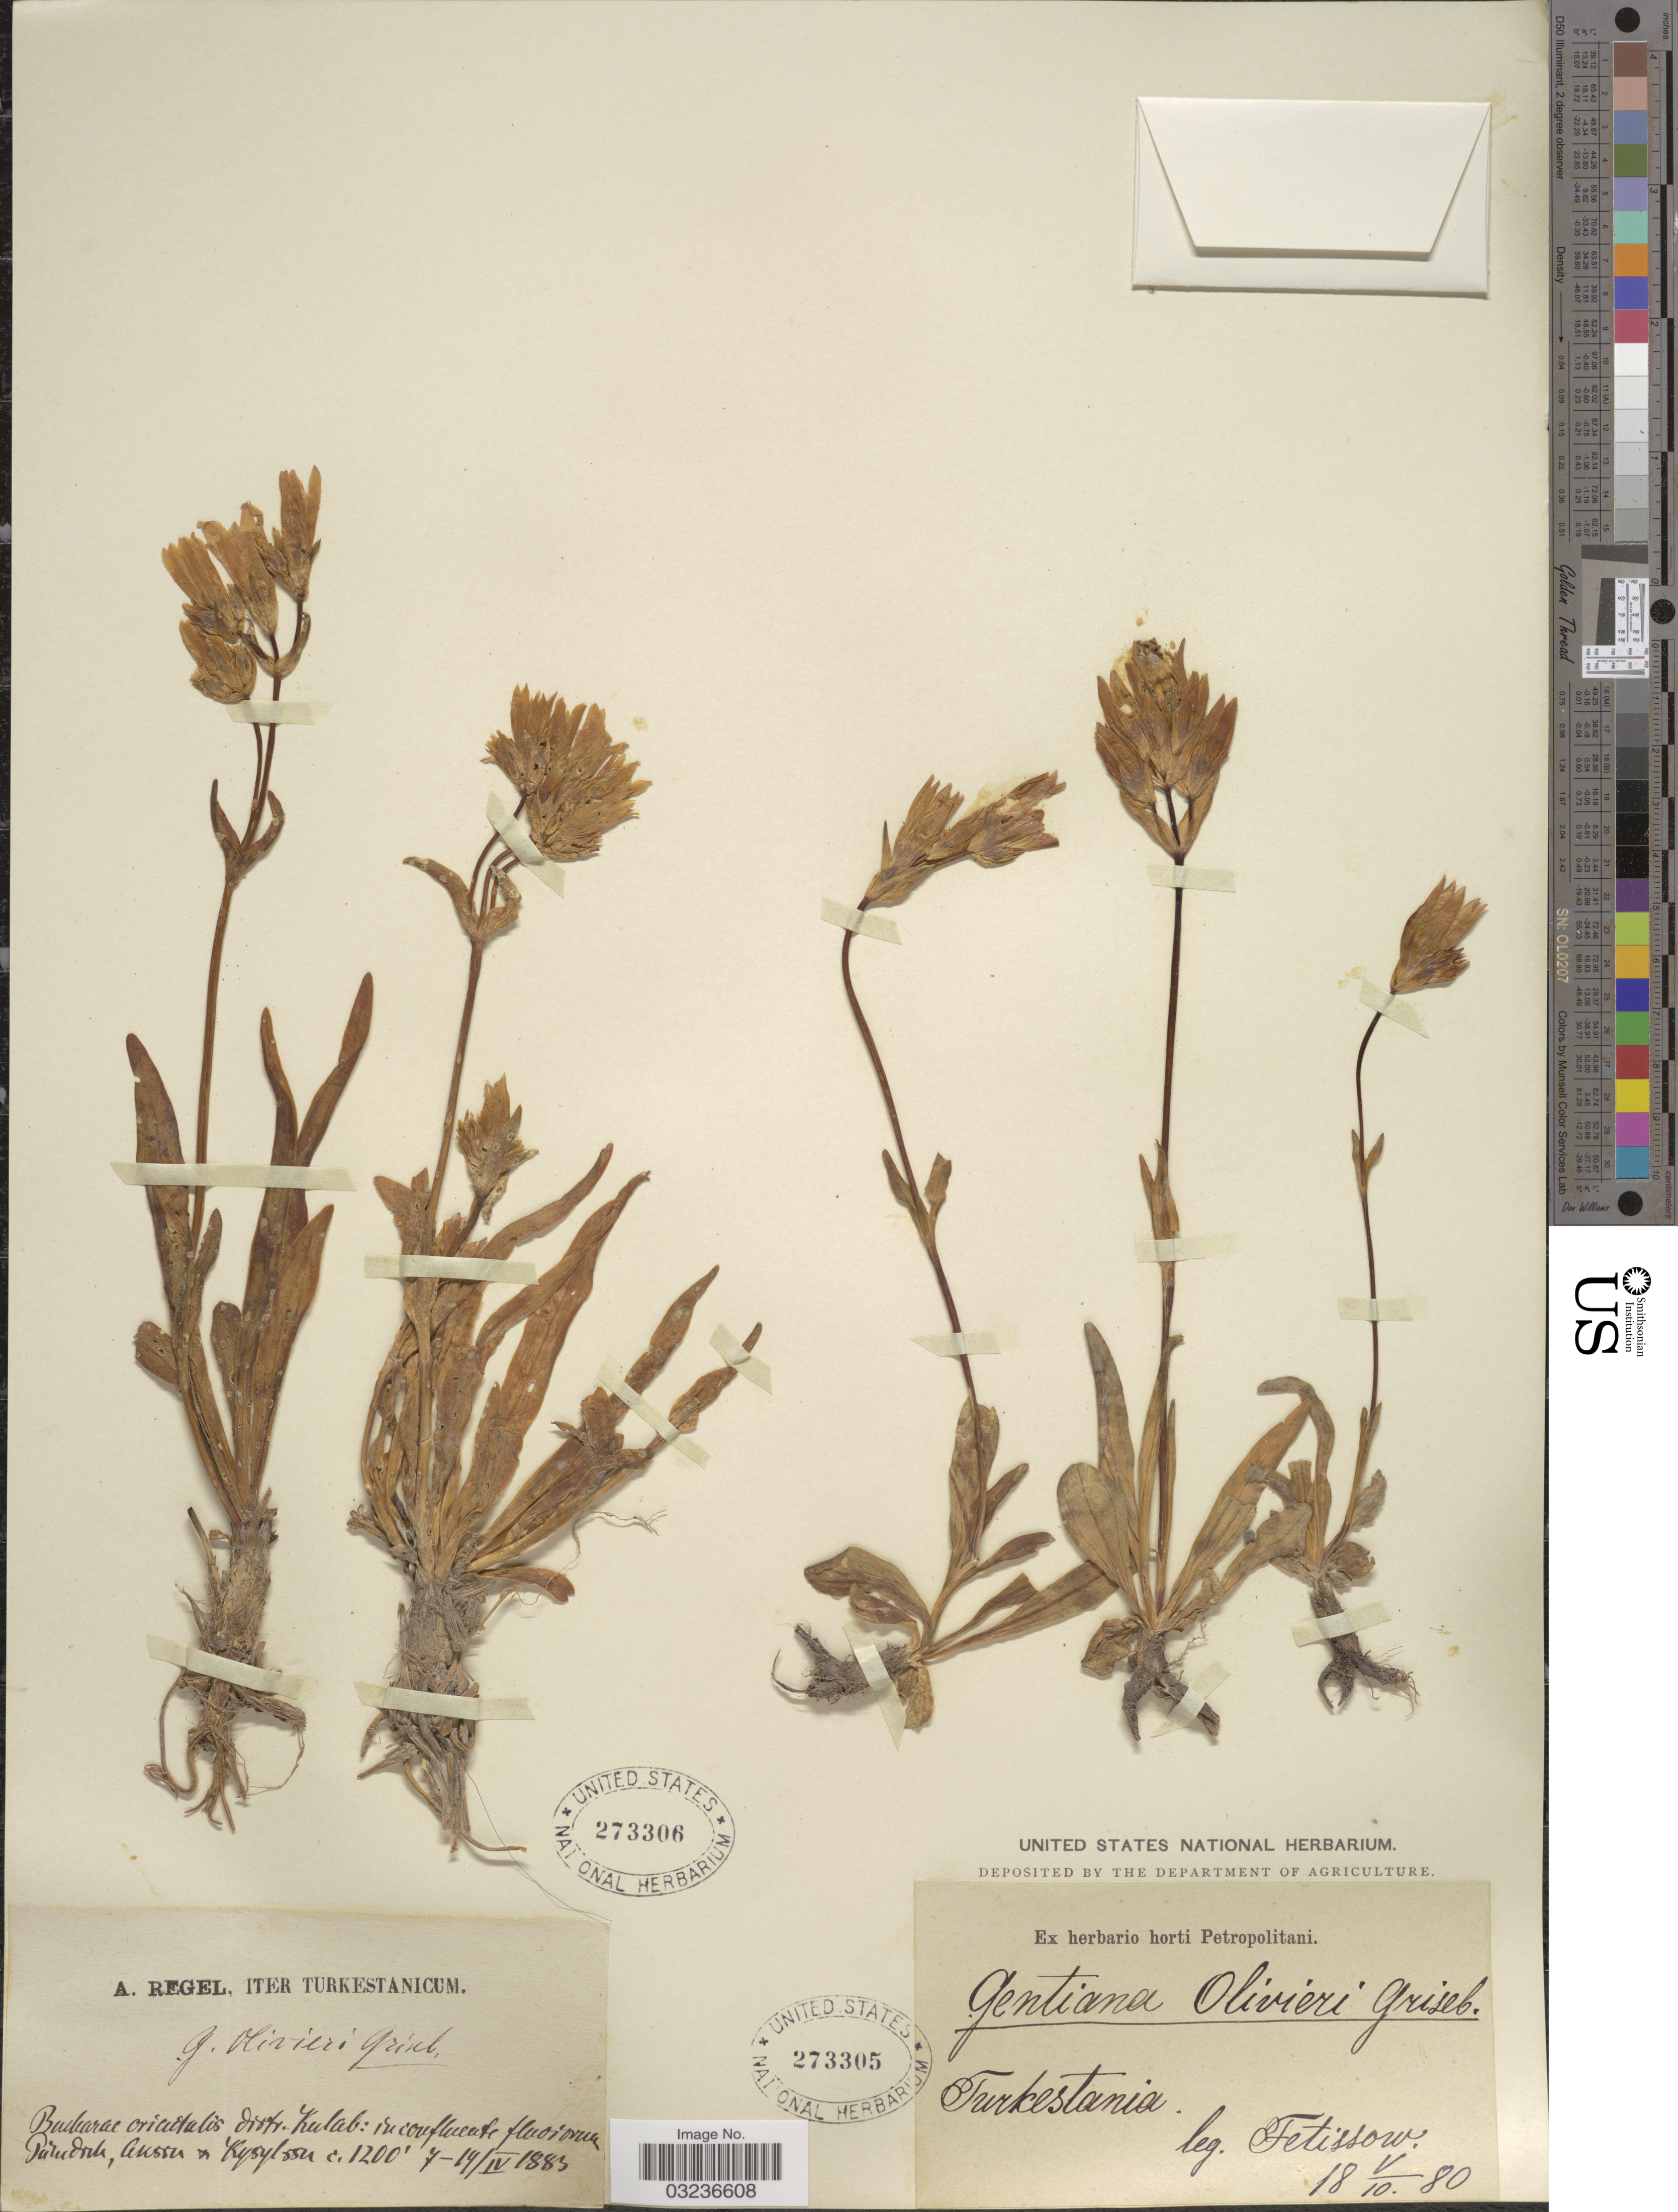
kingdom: Plantae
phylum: Tracheophyta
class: Magnoliopsida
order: Gentianales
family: Gentianaceae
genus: Gentiana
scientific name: Gentiana decumbens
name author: L. f.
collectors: A. Regel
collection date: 1883-04-07/1883-04-14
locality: Turkestanicum. Bucharac orientalis distr. Kulab: in confluente fluoiovum [interpreted] Paludruk, Akssu & Kysylssu. [interpreted]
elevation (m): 366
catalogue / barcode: US 273306-2